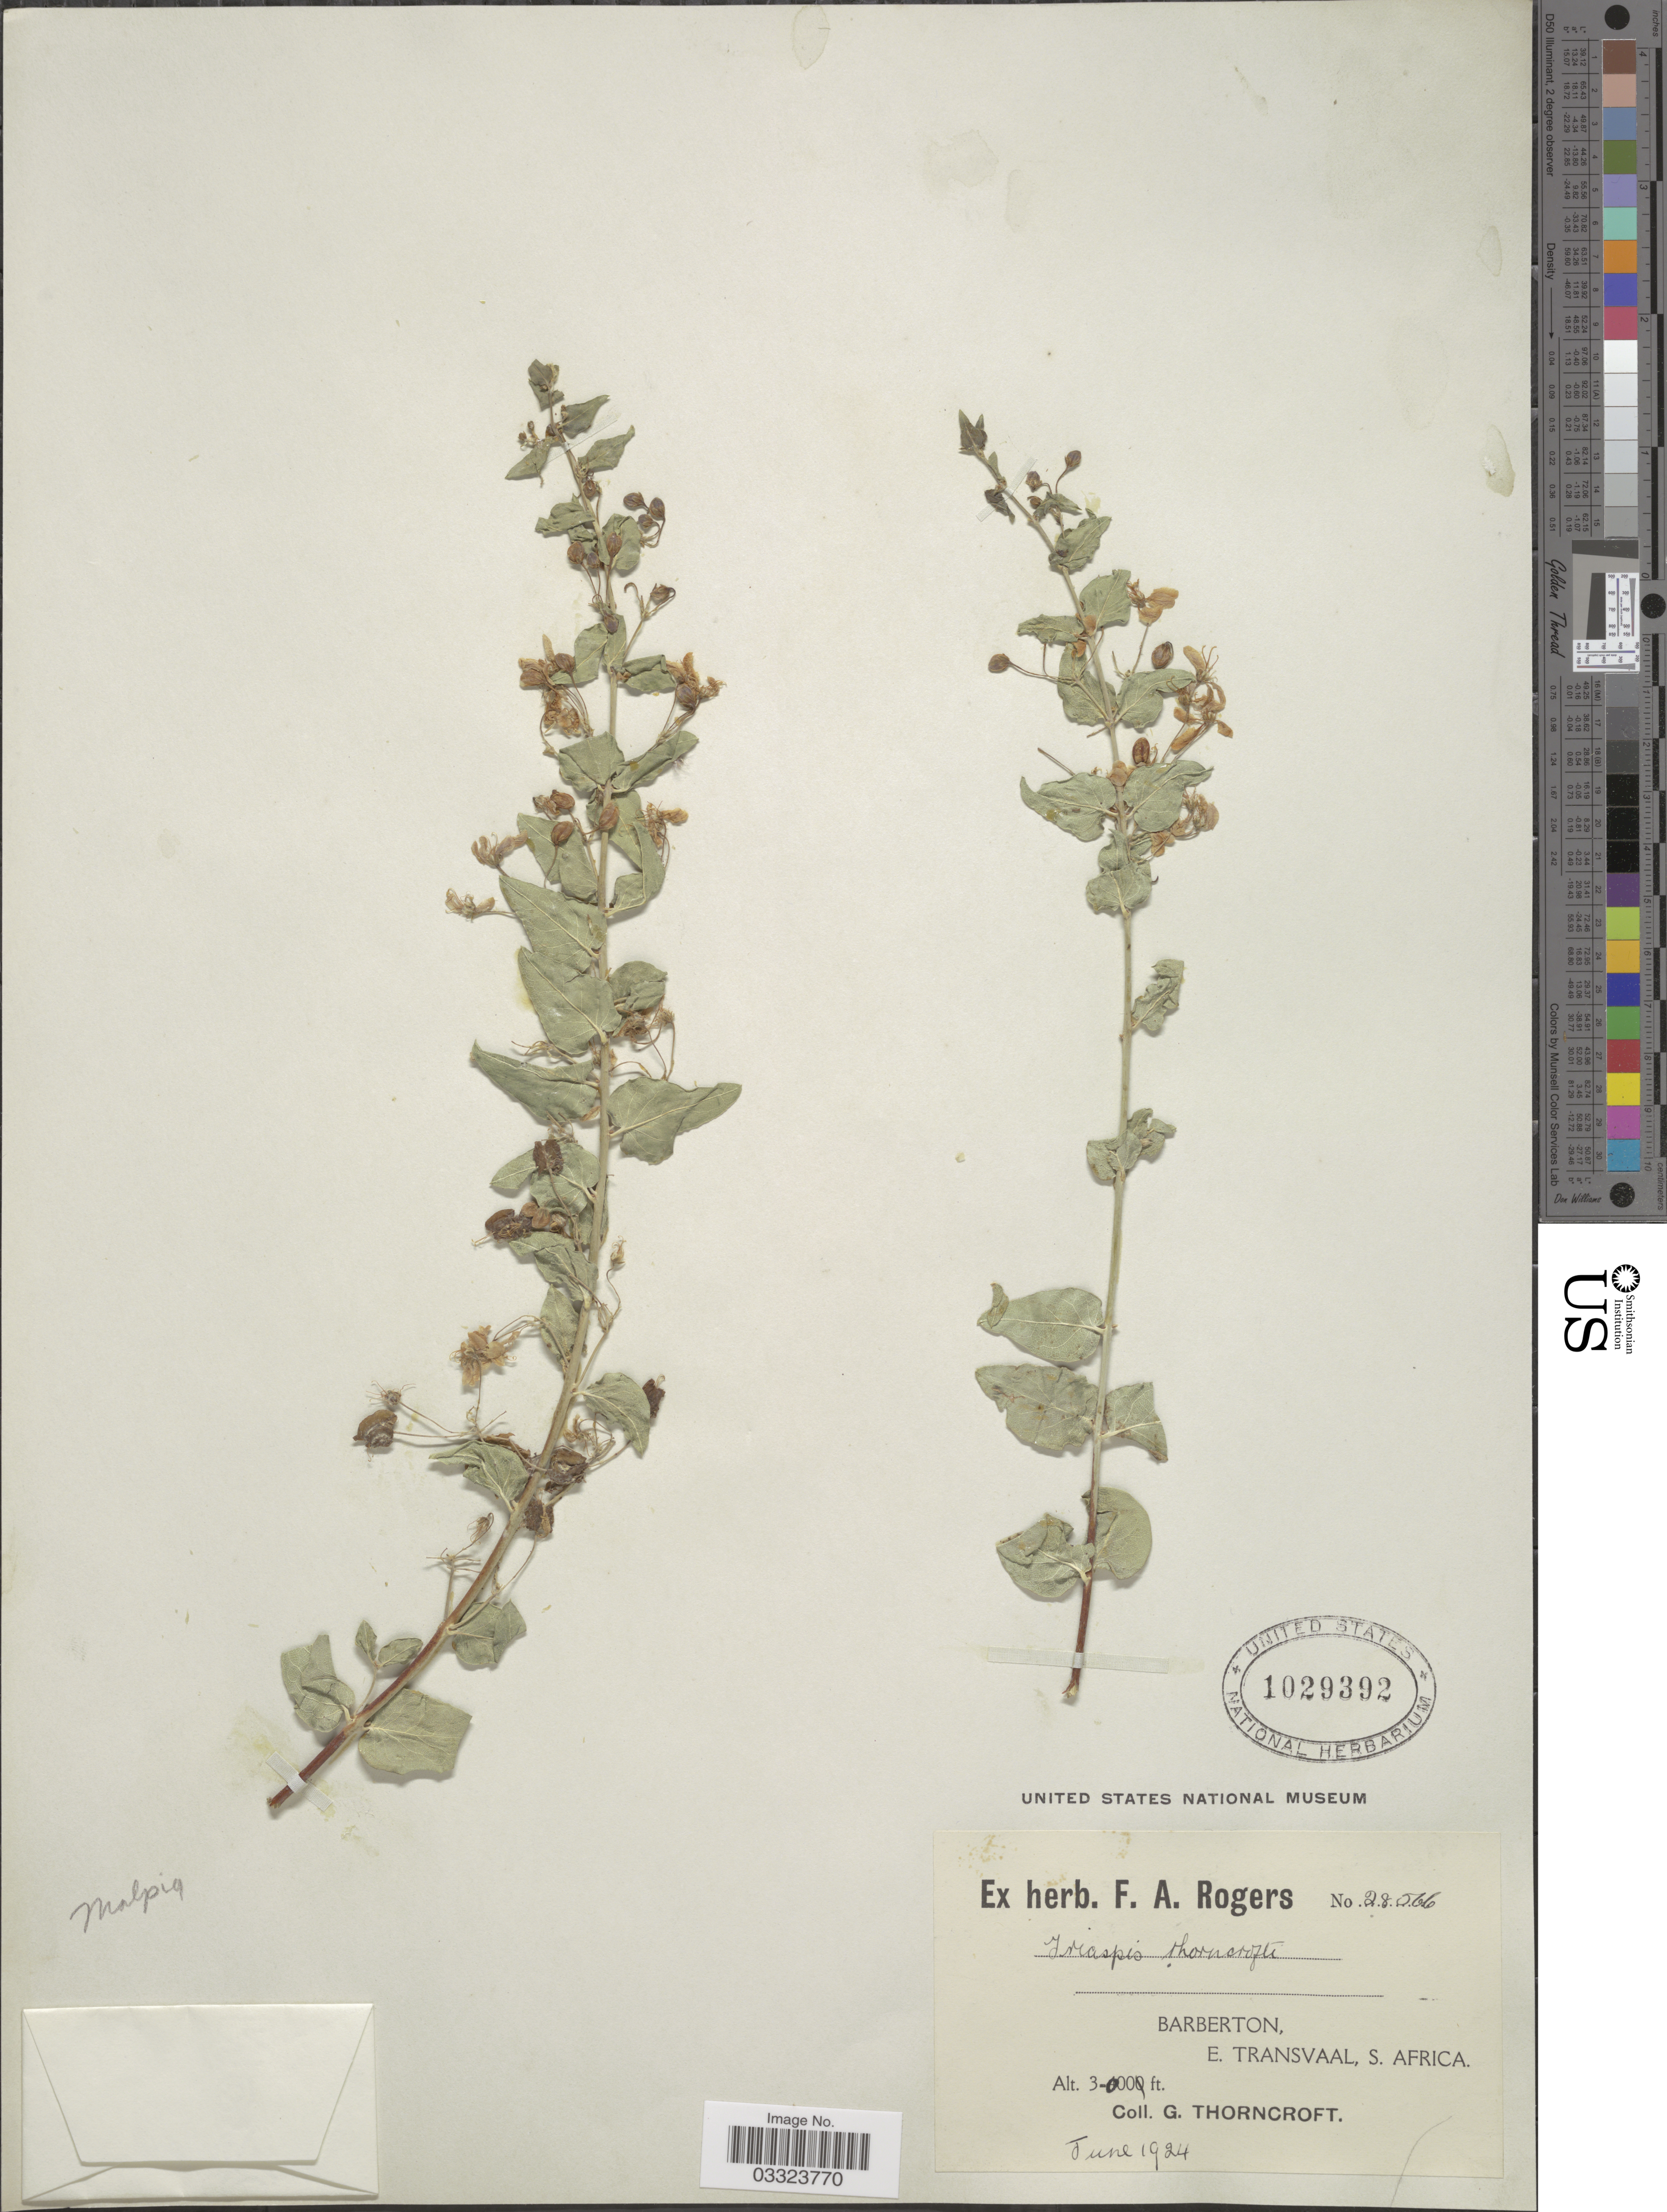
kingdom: Plantae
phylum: Tracheophyta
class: Magnoliopsida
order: Malpighiales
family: Malpighiaceae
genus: Triaspis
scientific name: Triaspis thorncroftii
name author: S. Moore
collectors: G. Thorncroft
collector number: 28566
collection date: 1924-06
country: South Africa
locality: Barberton, E. Transvaal, S. Africa.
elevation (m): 914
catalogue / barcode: US 1029392